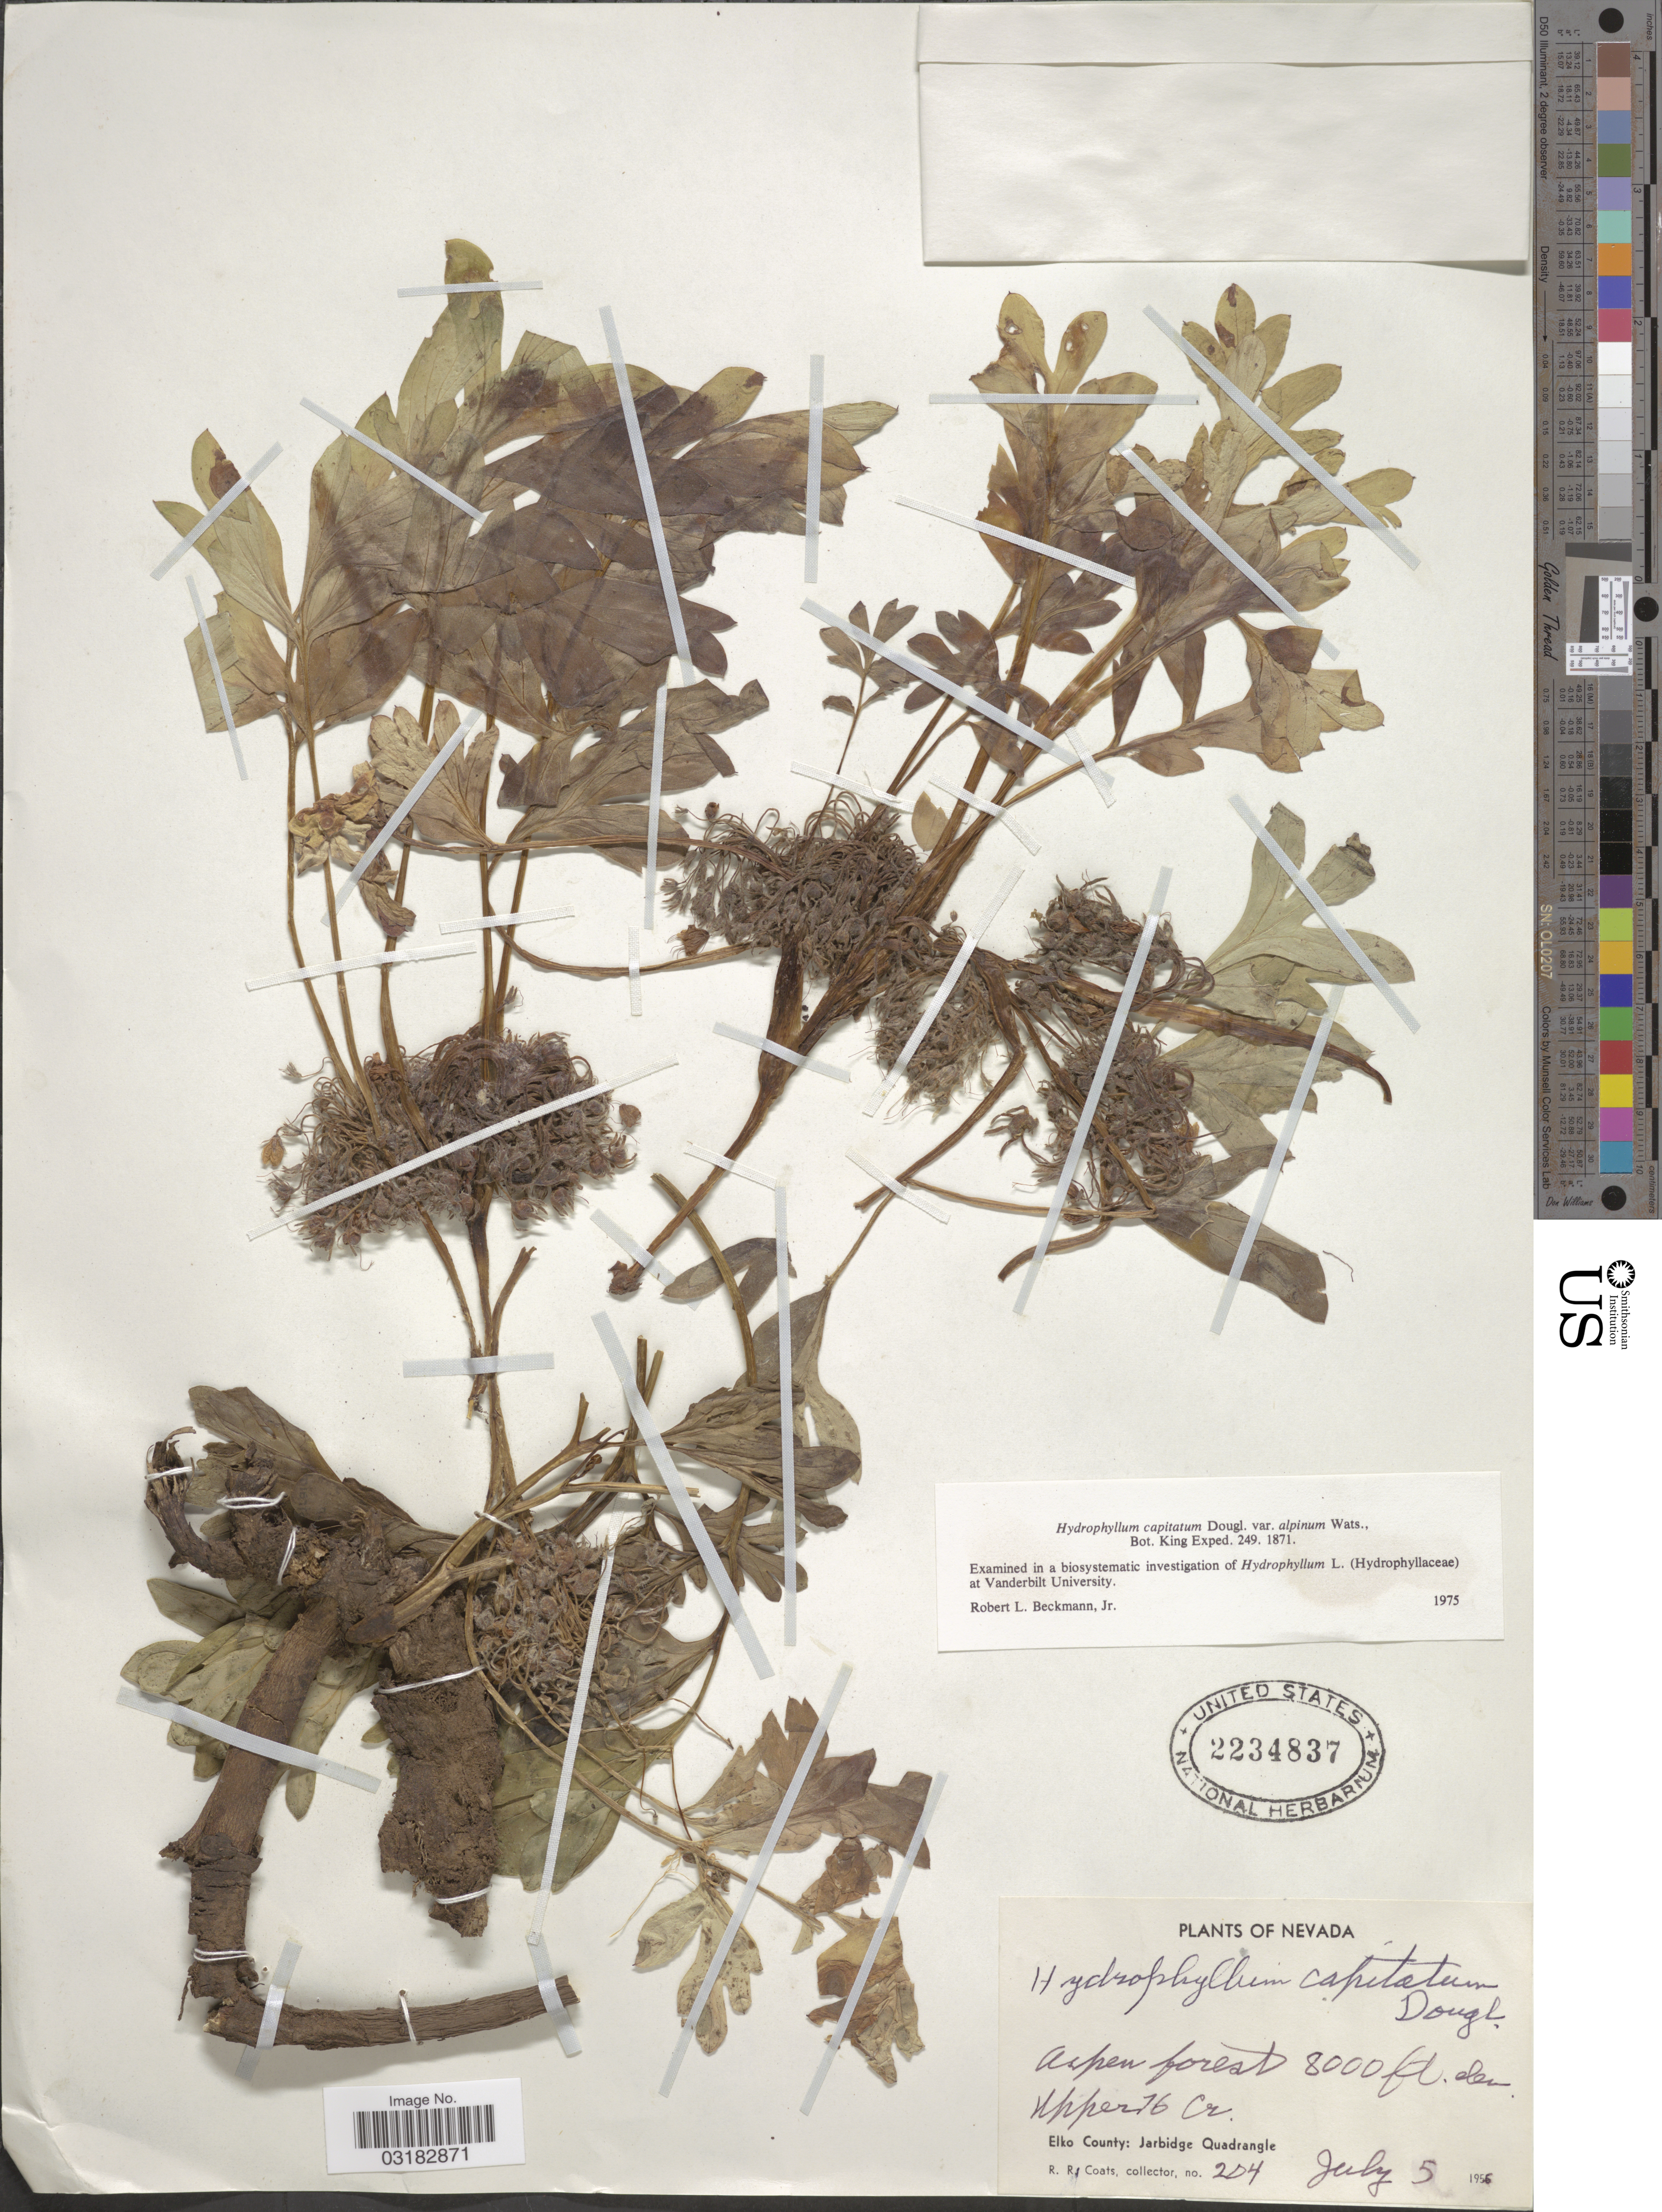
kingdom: Plantae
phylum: Tracheophyta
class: Magnoliopsida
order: Boraginales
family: Hydrophyllaceae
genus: Hydrophyllum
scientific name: Hydrophyllum capitatum var. alpinum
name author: S. Watson in C. King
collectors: R. Coats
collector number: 204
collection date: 1956-07-05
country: United States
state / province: Nevada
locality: Aspen forest. Upper 76 Cr. Elko County: Jarbidge Quadrangle.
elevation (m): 2438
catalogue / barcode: US 2234837